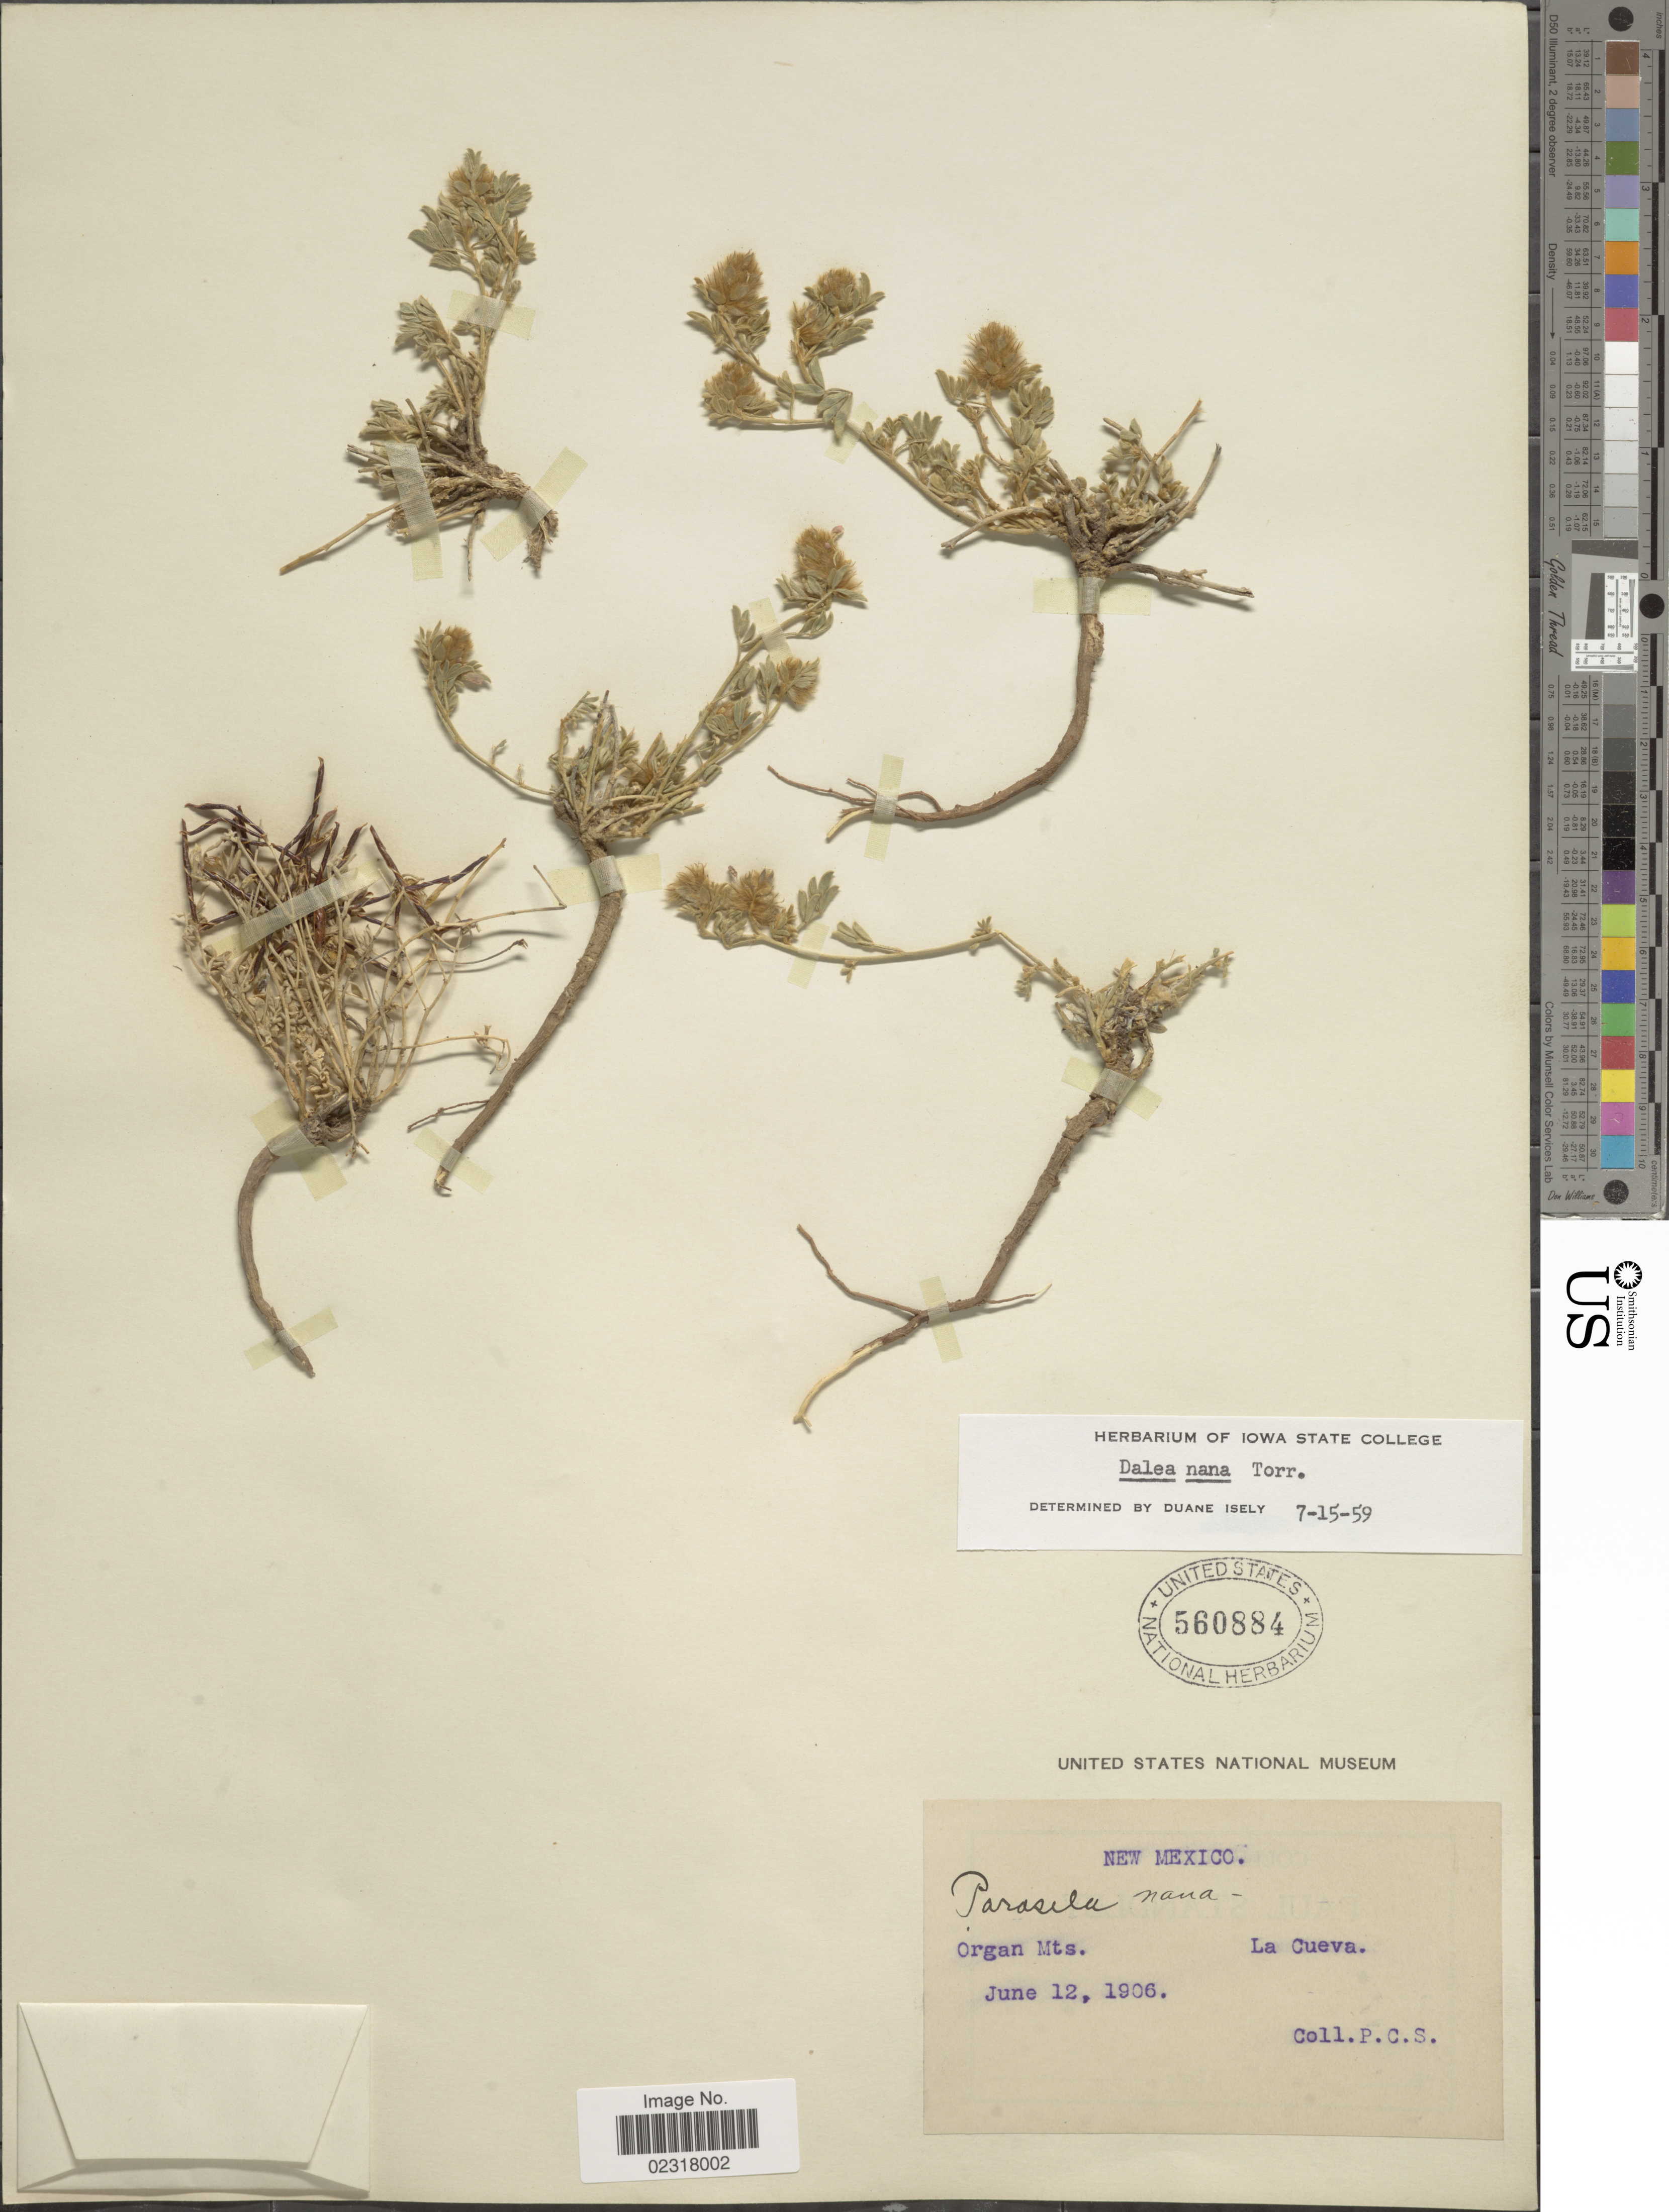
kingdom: Plantae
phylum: Tracheophyta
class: Magnoliopsida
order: Fabales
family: Fabaceae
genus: Dalea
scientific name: Dalea nana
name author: Torr. & A. Gray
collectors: P. C. S.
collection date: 1906-06-12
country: United States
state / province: New Mexico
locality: Organ Mts., La Cueva.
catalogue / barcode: US 560884